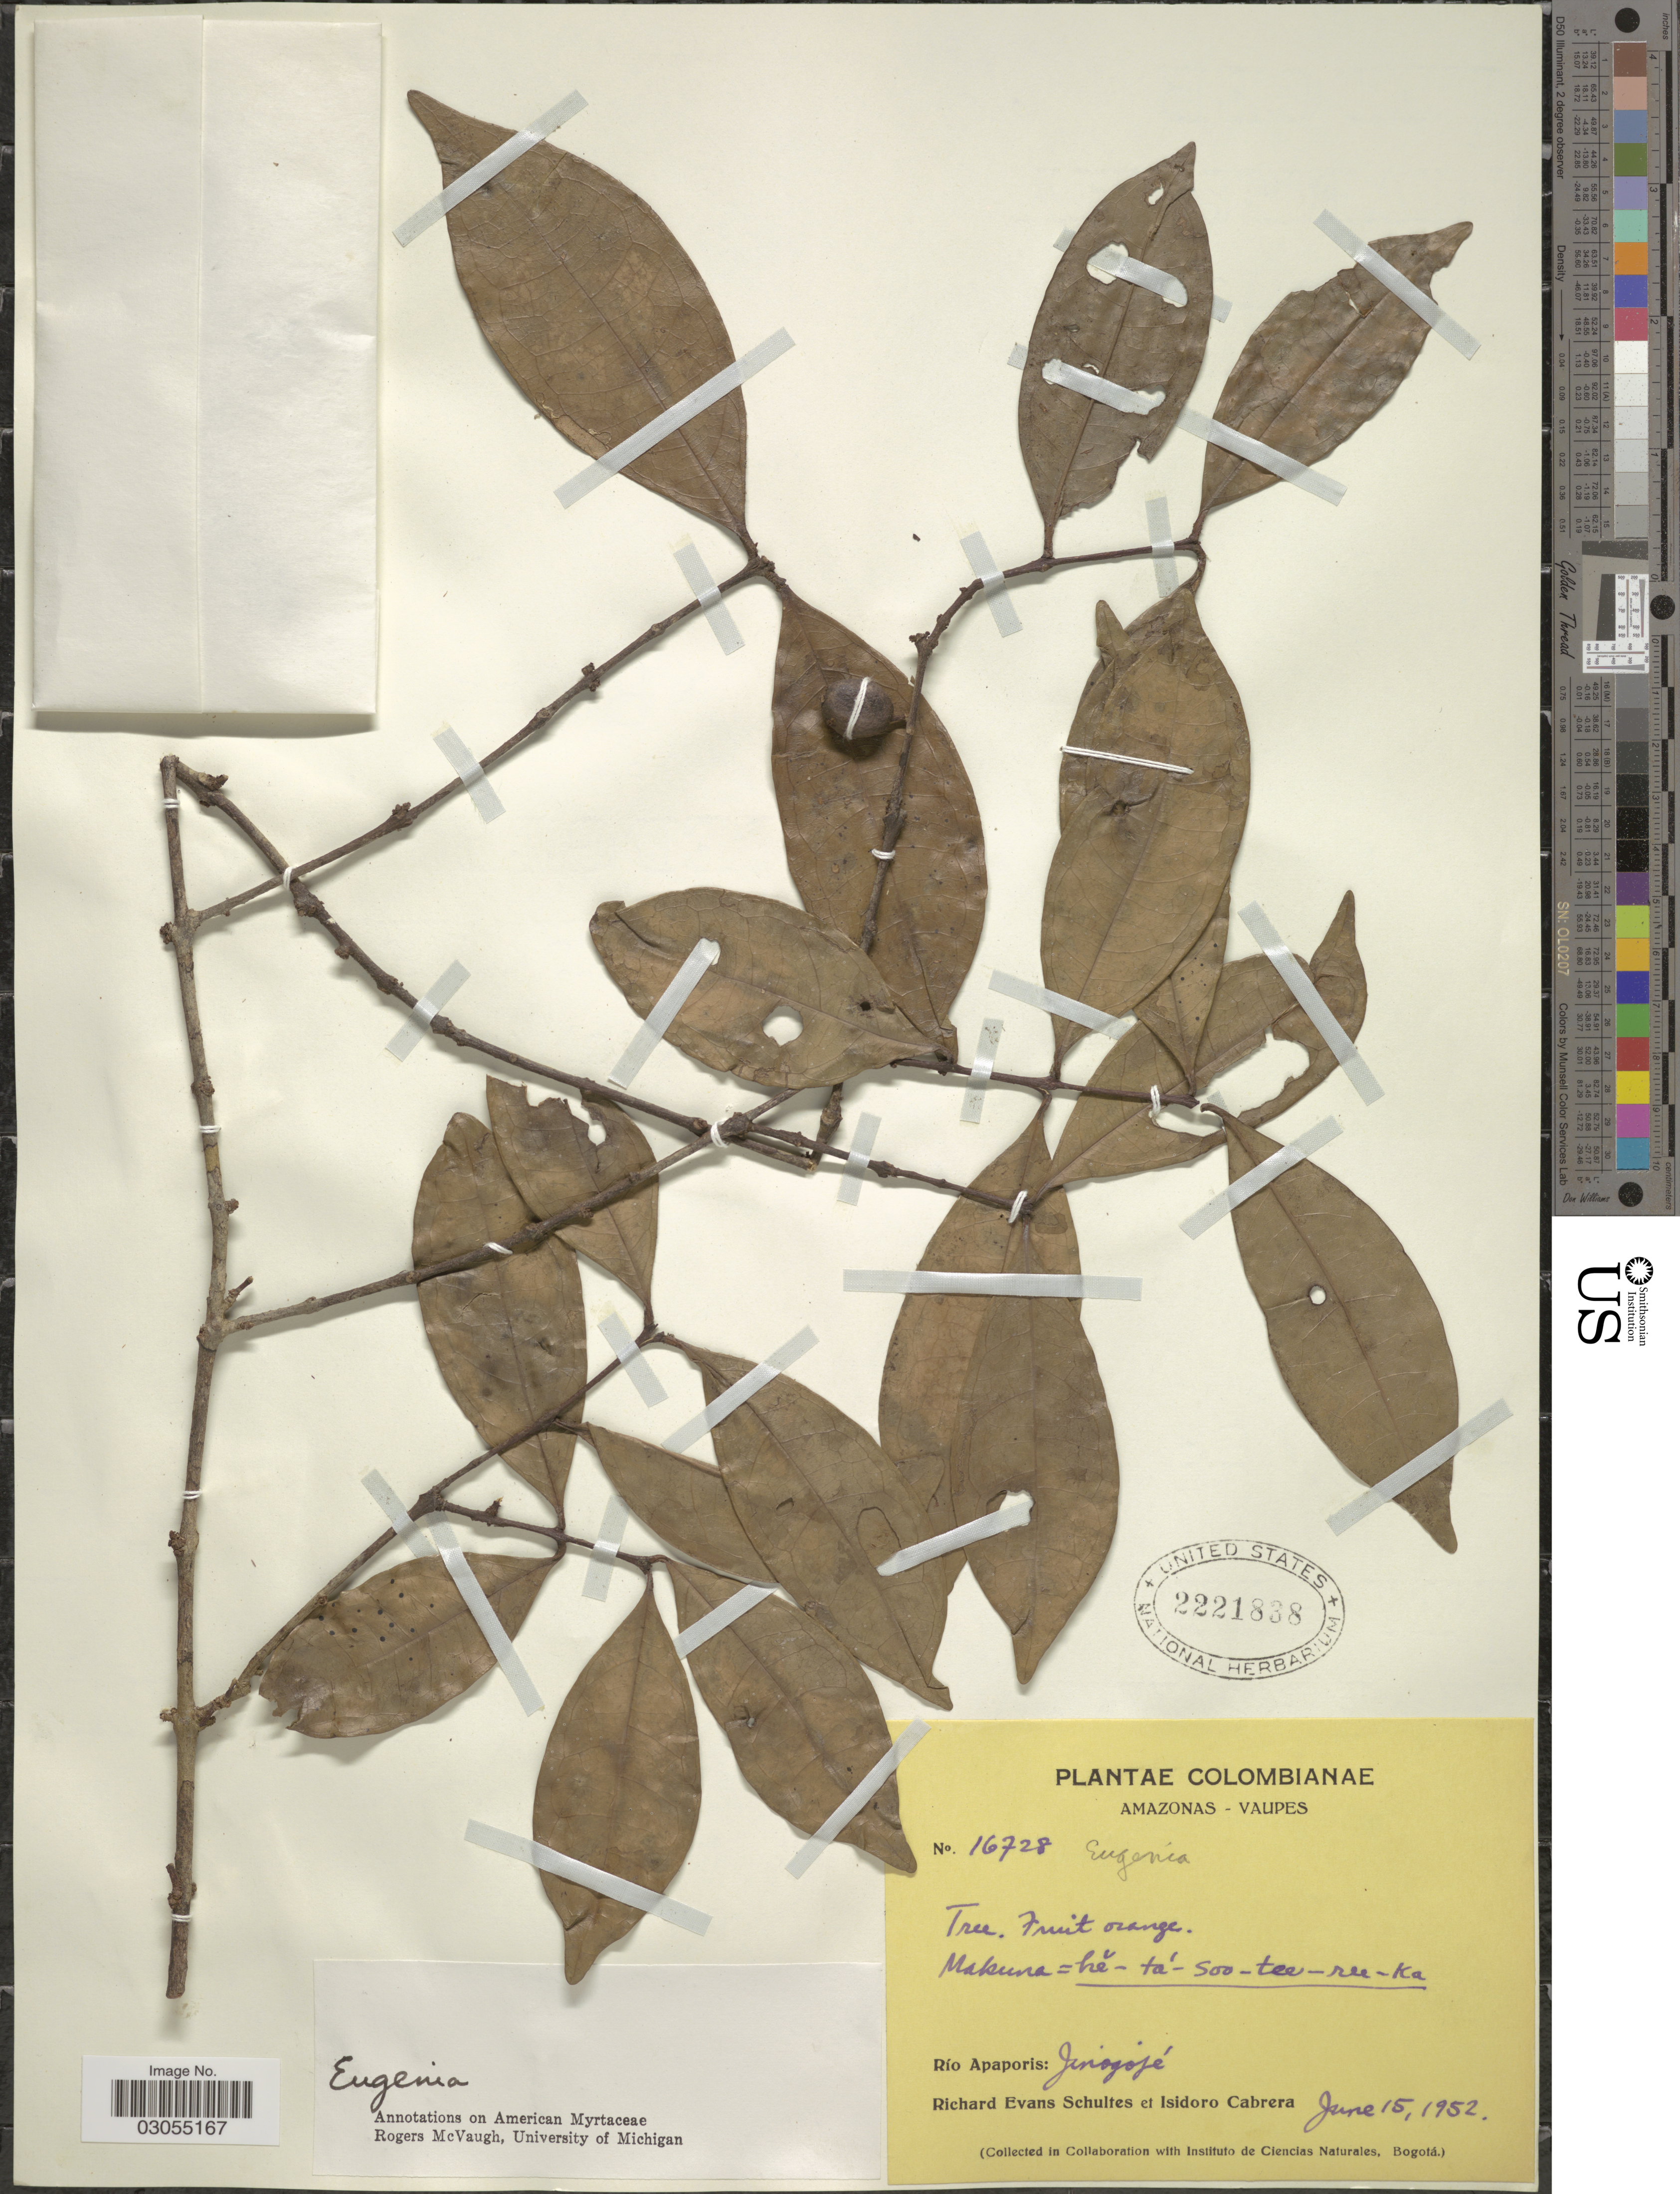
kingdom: Plantae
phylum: Tracheophyta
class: Magnoliopsida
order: Myrtales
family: Myrtaceae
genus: Eugenia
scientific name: Eugenia sp.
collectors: R. E. Schultes & I. Cabrera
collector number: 16728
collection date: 1952-06-15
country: Colombia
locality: Amazonas-Vaupes, Río Apaporis: Jinogoje.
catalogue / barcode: US 2221838